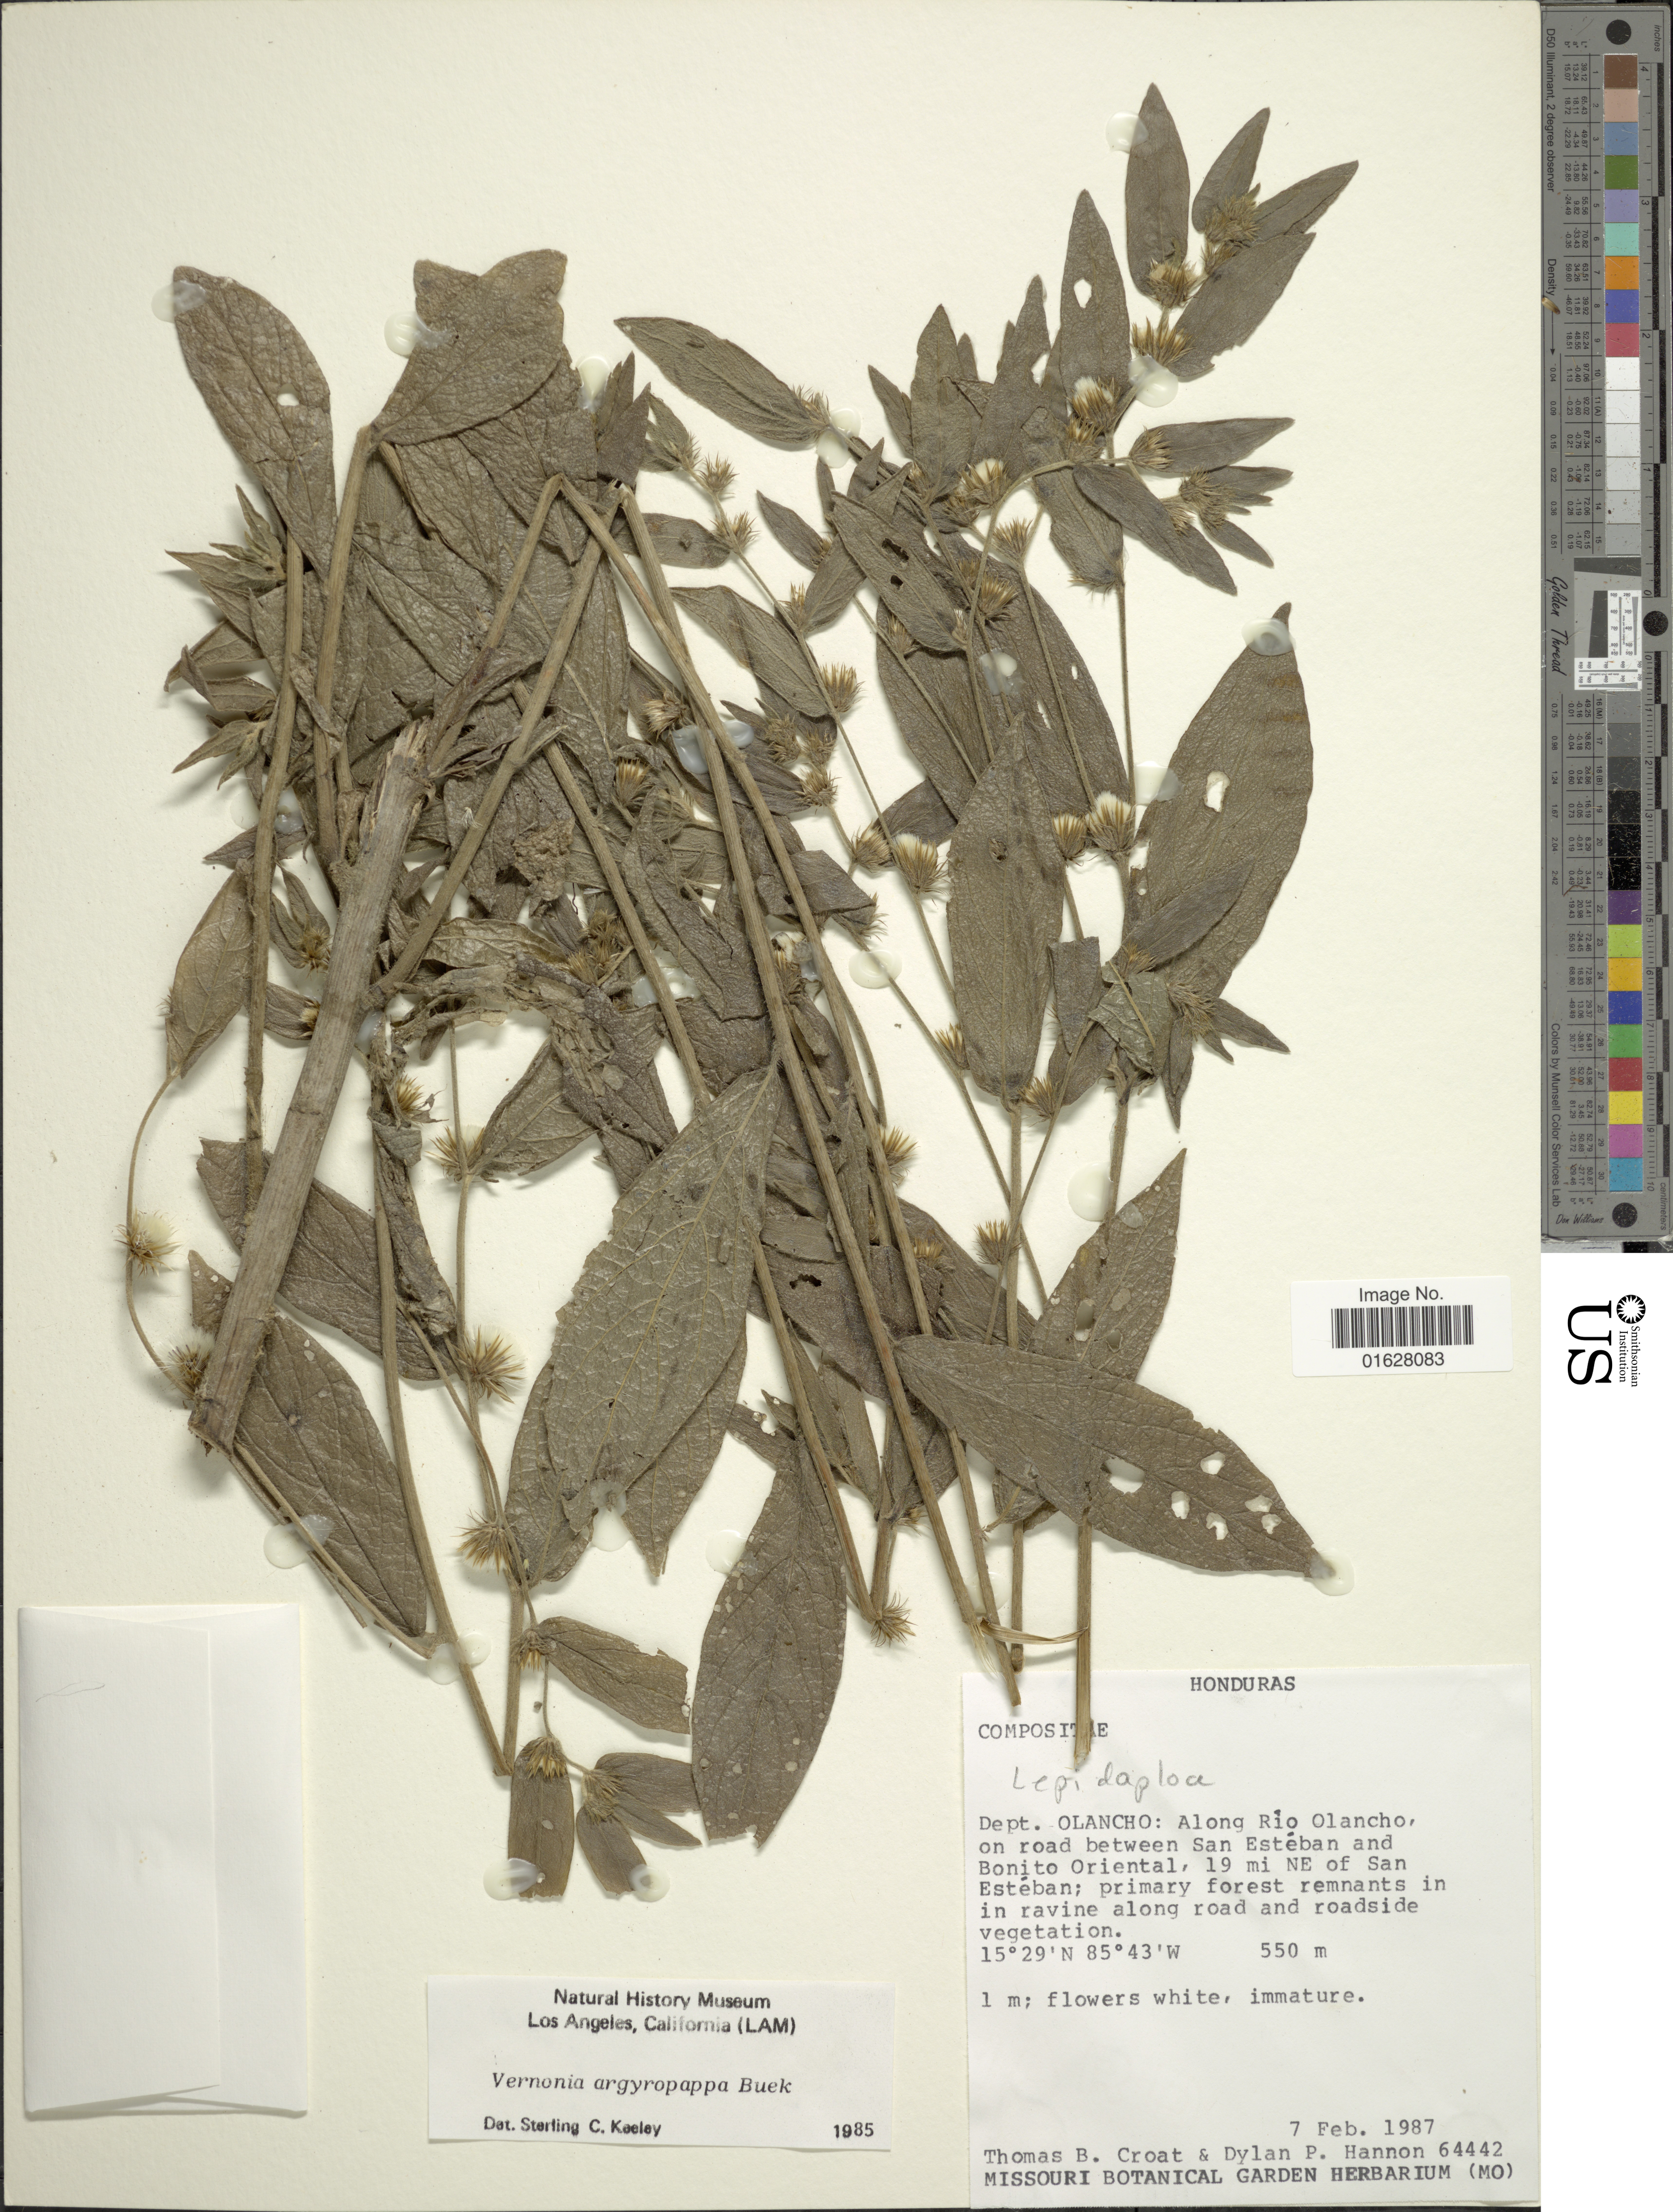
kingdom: Plantae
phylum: Tracheophyta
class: Magnoliopsida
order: Asterales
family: Asteraceae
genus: Lepidaploa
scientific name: Lepidaploa salzmannii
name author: (DC.) H. Rob.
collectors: T. B. Croat & D. Hannon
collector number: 64442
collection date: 1987-02-07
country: Honduras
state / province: Olancho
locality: Along Rio Olancho, on road between San Esteban and Bonito Oriental, 19 mi NE of San Esteban; primary forest remnants in ravine along road and roadside vegetation.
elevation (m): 550